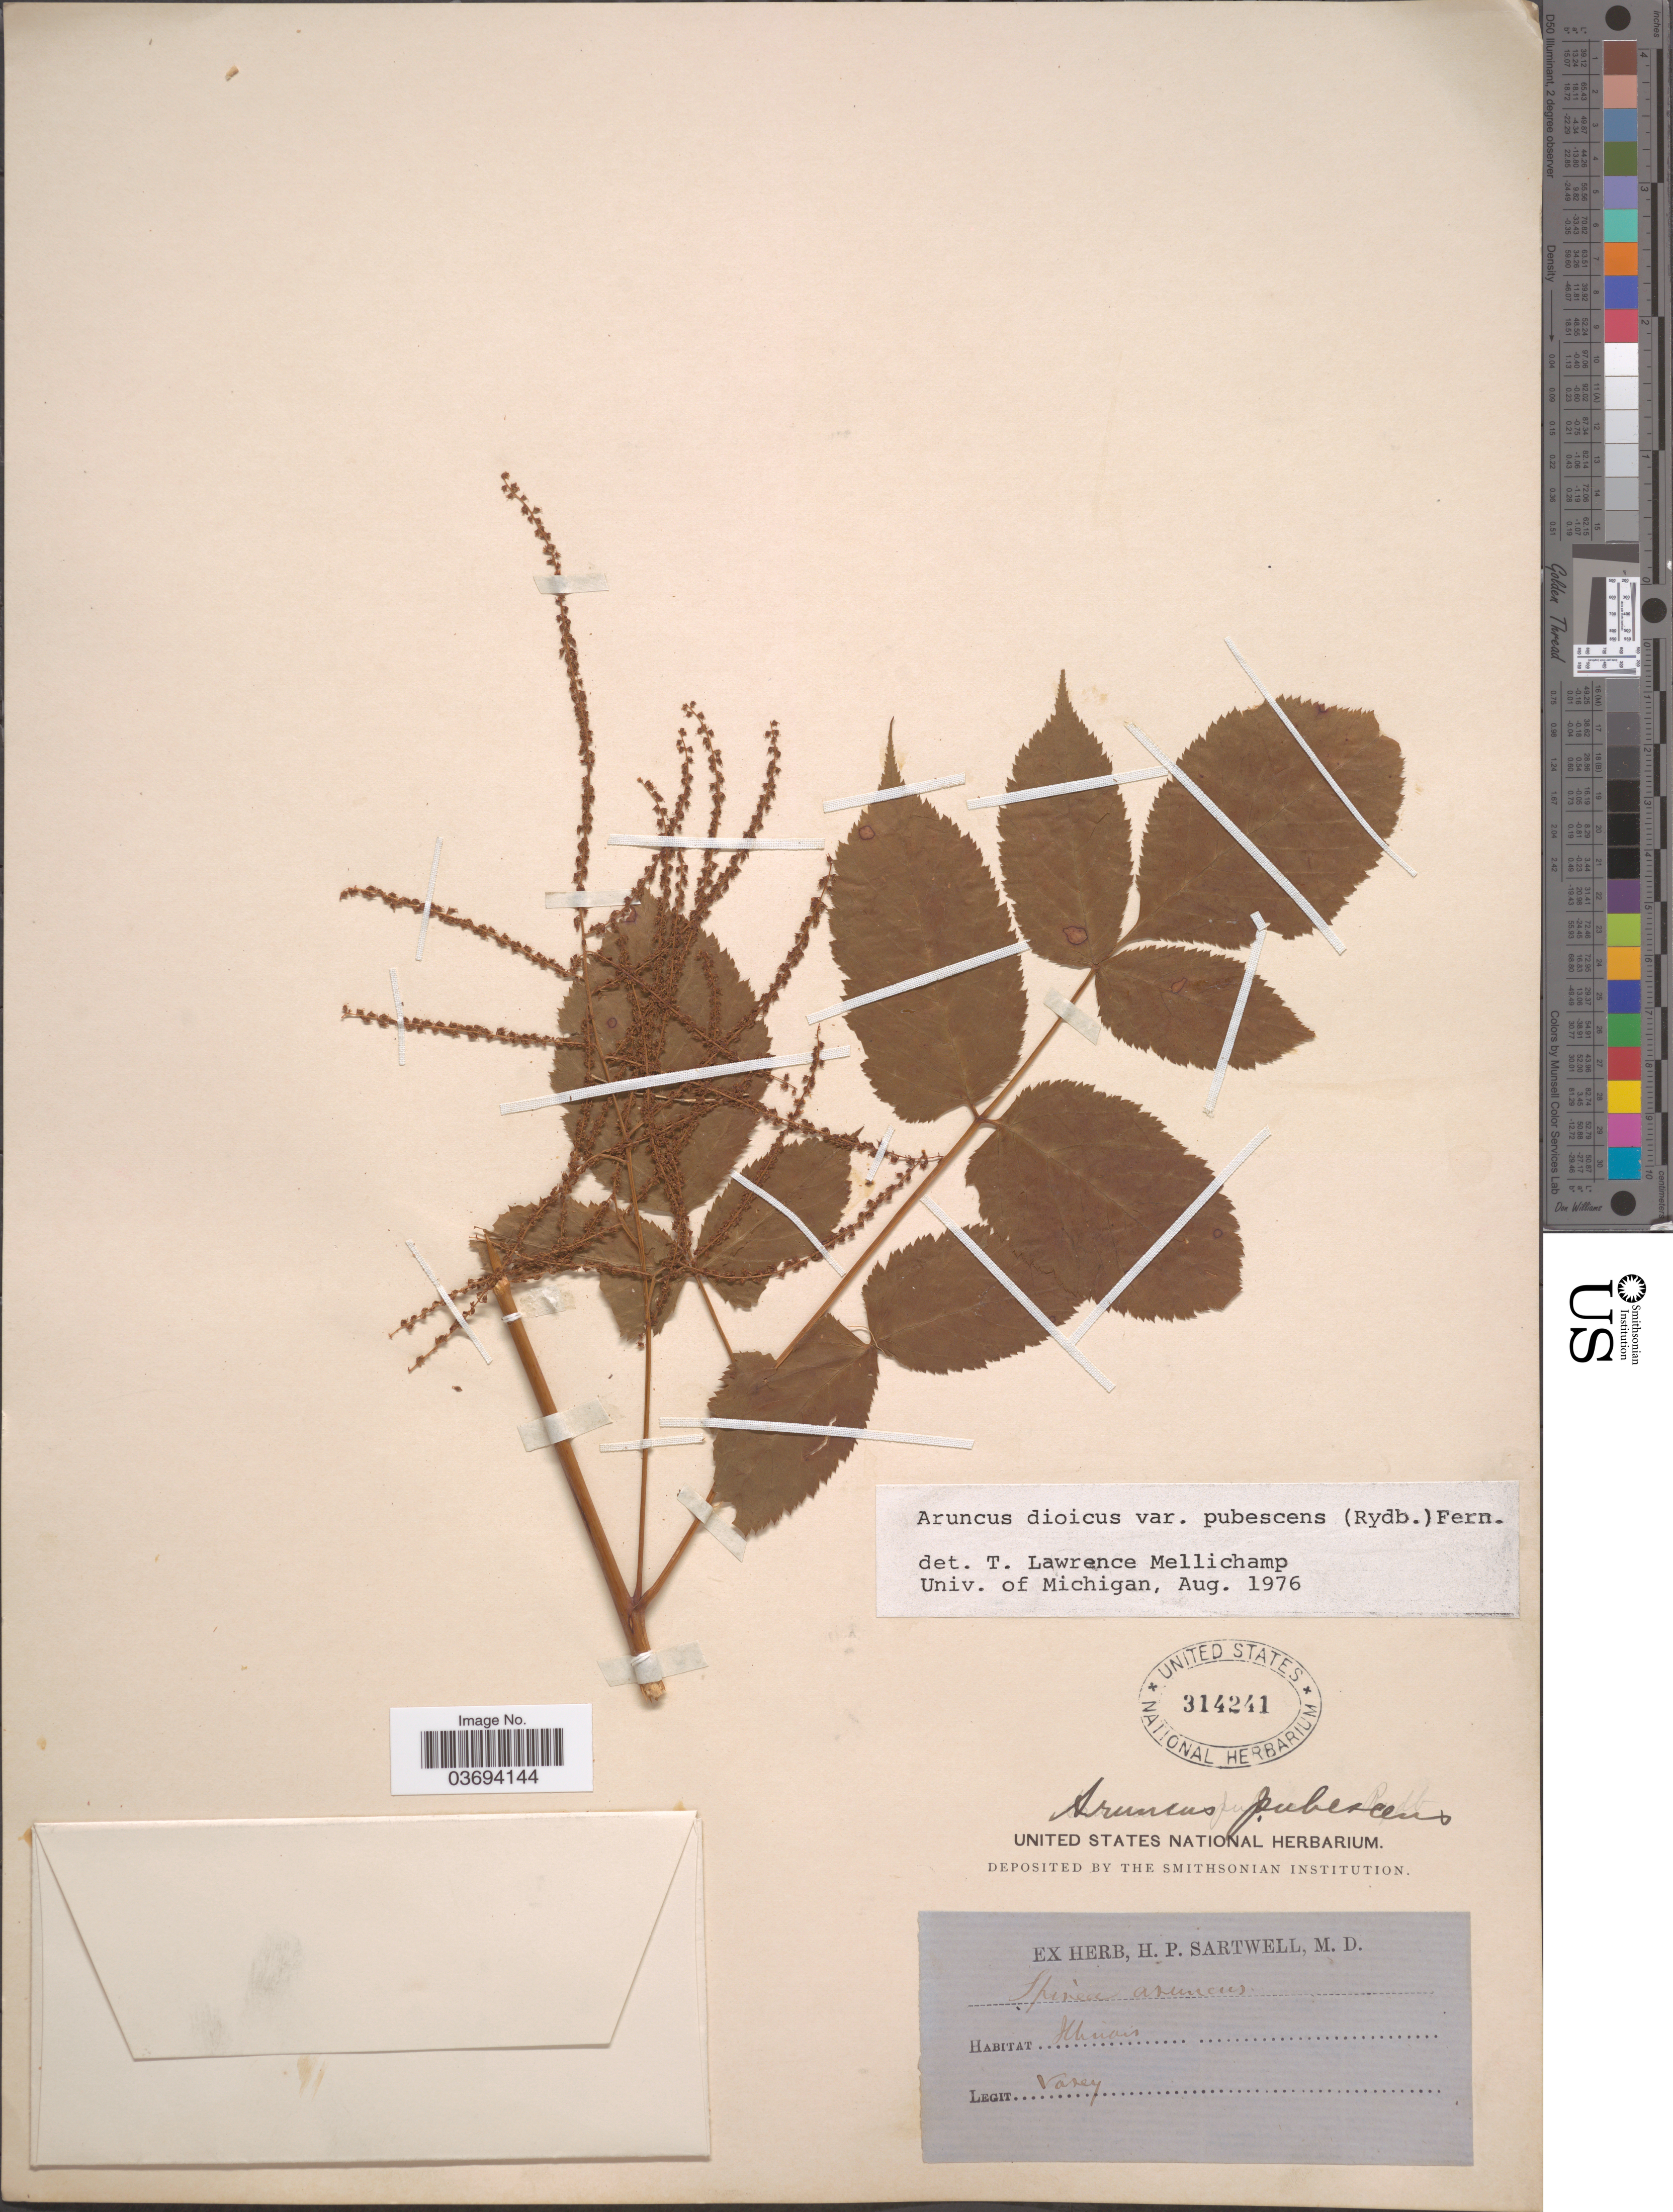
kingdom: Plantae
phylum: Tracheophyta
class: Magnoliopsida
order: Rosales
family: Rosaceae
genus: Aruncus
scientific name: Aruncus dioicus var. pubescens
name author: (Rydb.) Fernald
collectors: Vasey, --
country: United States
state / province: Illinois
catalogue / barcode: US 314241